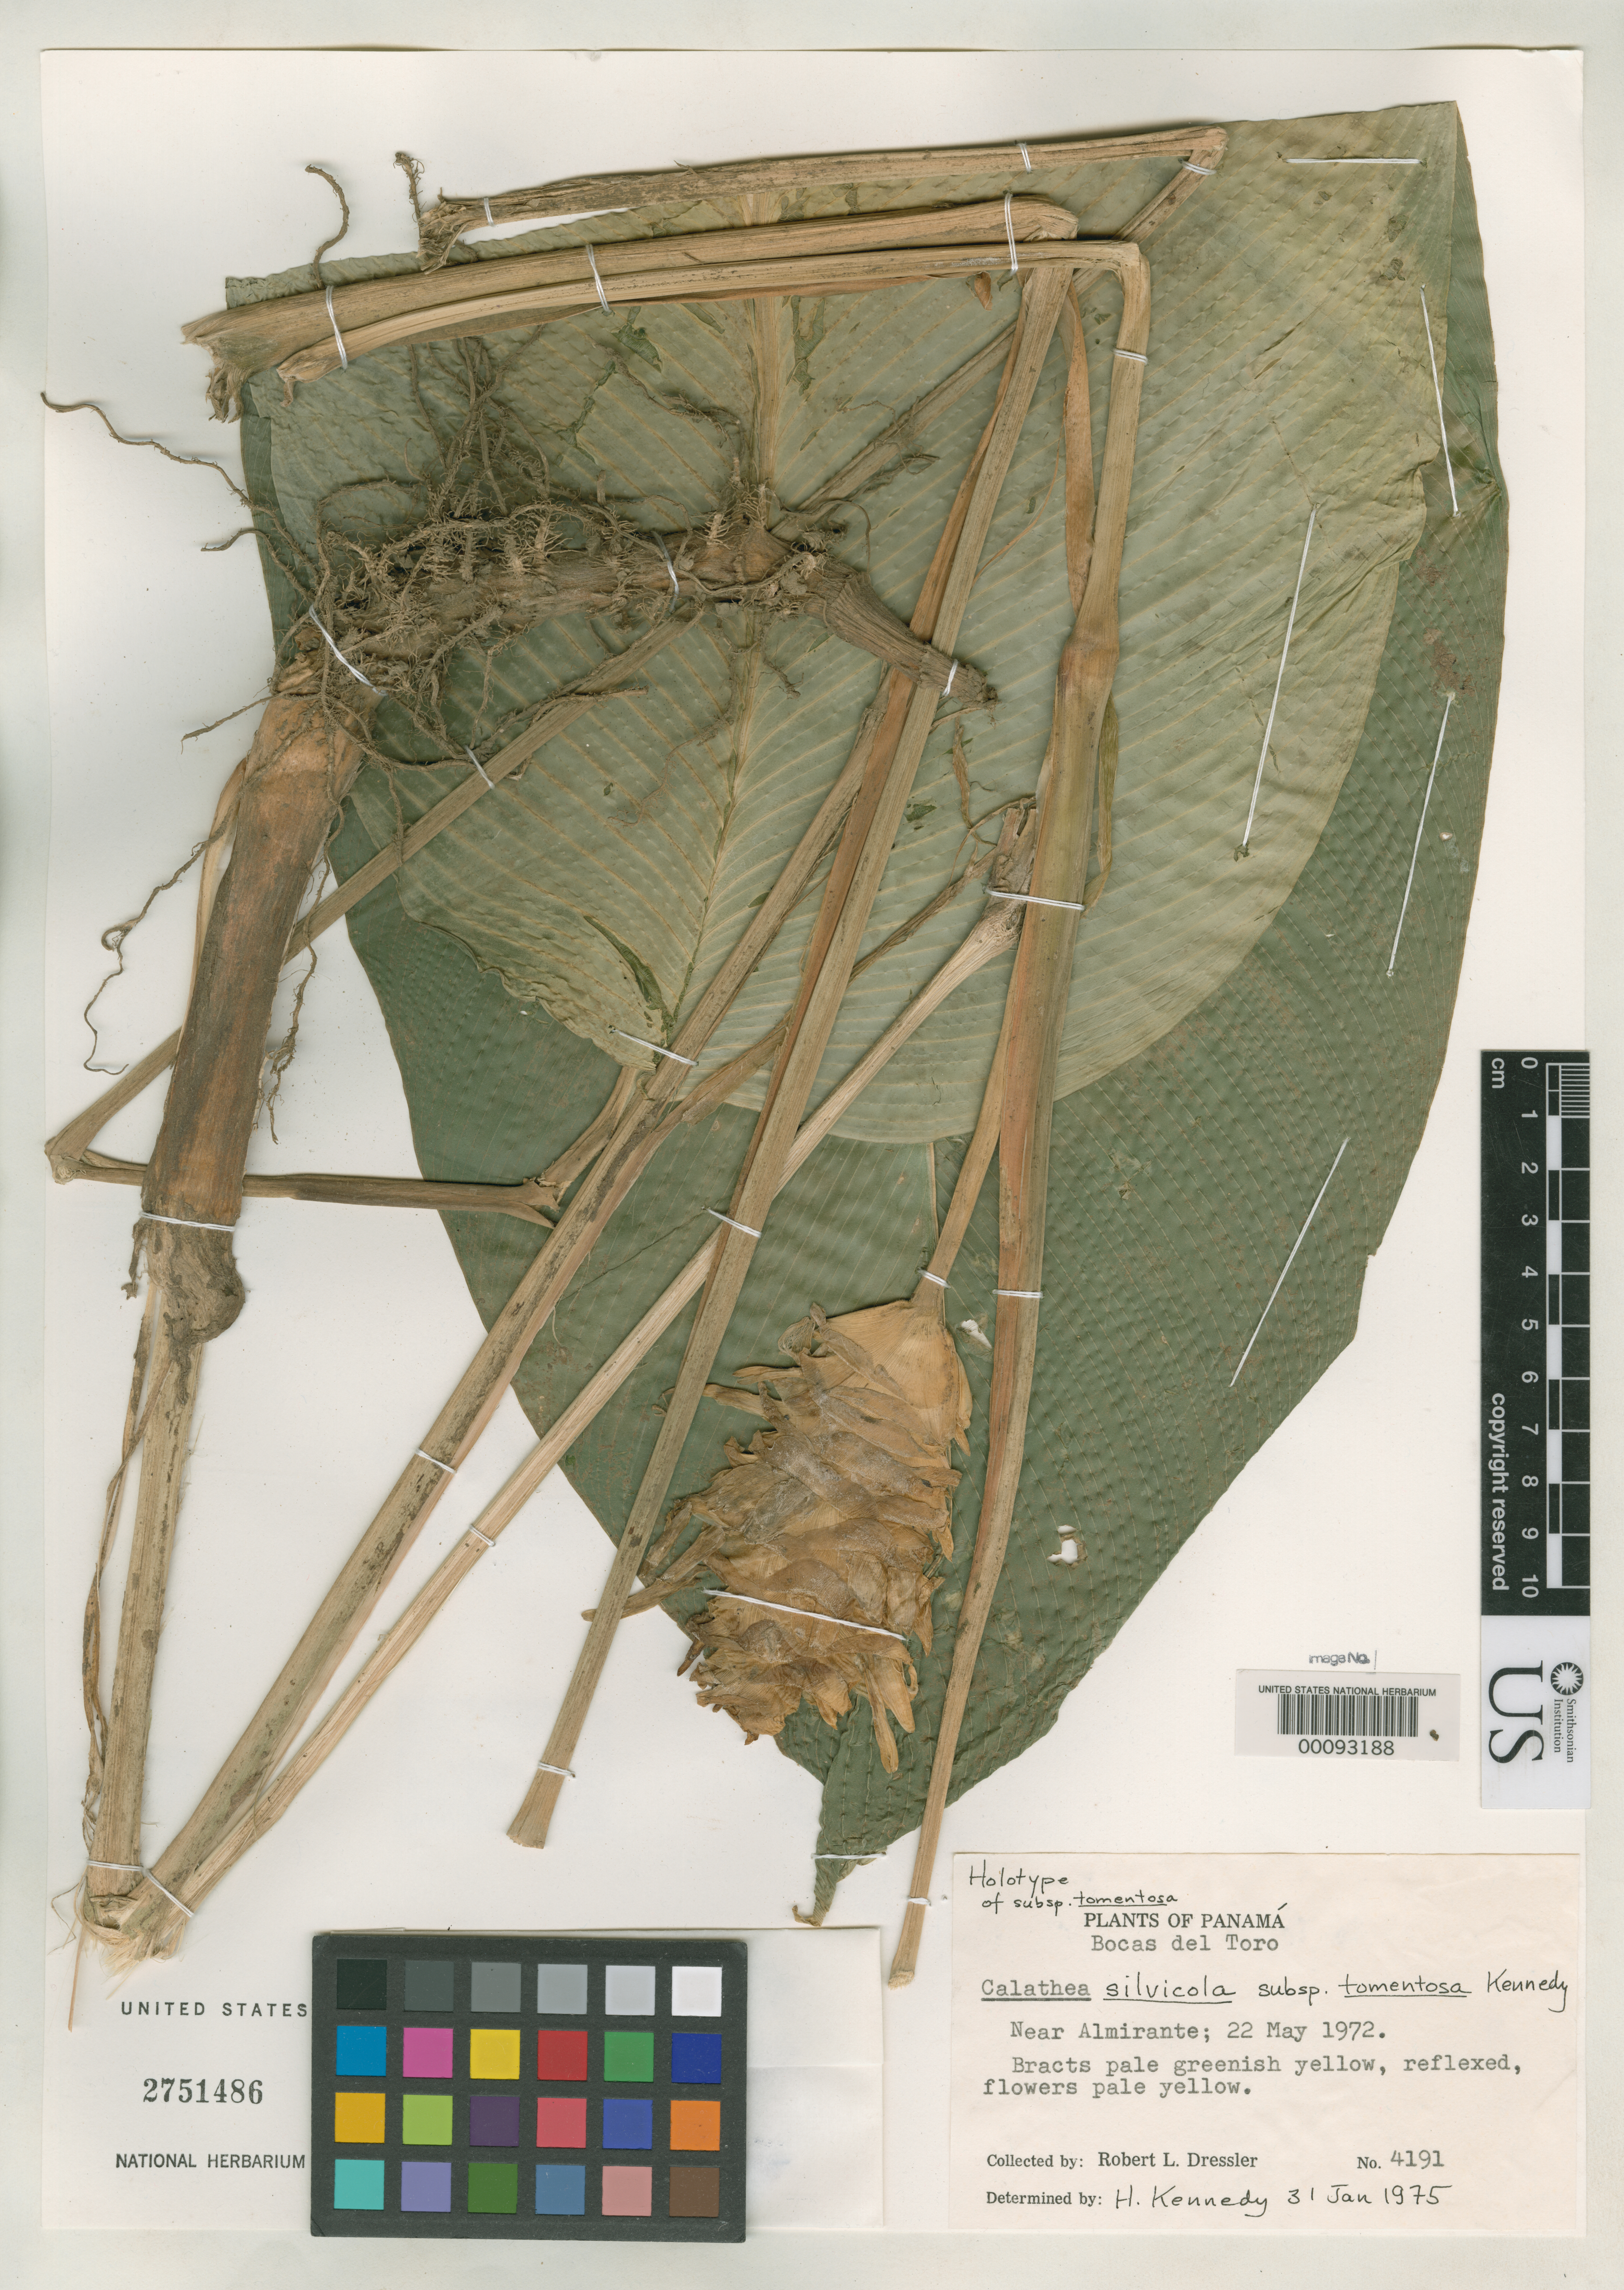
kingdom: Plantae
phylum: Tracheophyta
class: Liliopsida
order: Zingiberales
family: Marantaceae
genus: Calathea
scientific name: Calathea silvicola subsp. tomentosa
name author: H. Kenn.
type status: Holotype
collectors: R. Dressler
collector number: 4191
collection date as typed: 22 May 1972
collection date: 1972-05-22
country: Panama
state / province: Bocas del Toro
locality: Near Almirante.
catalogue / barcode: US 2751486